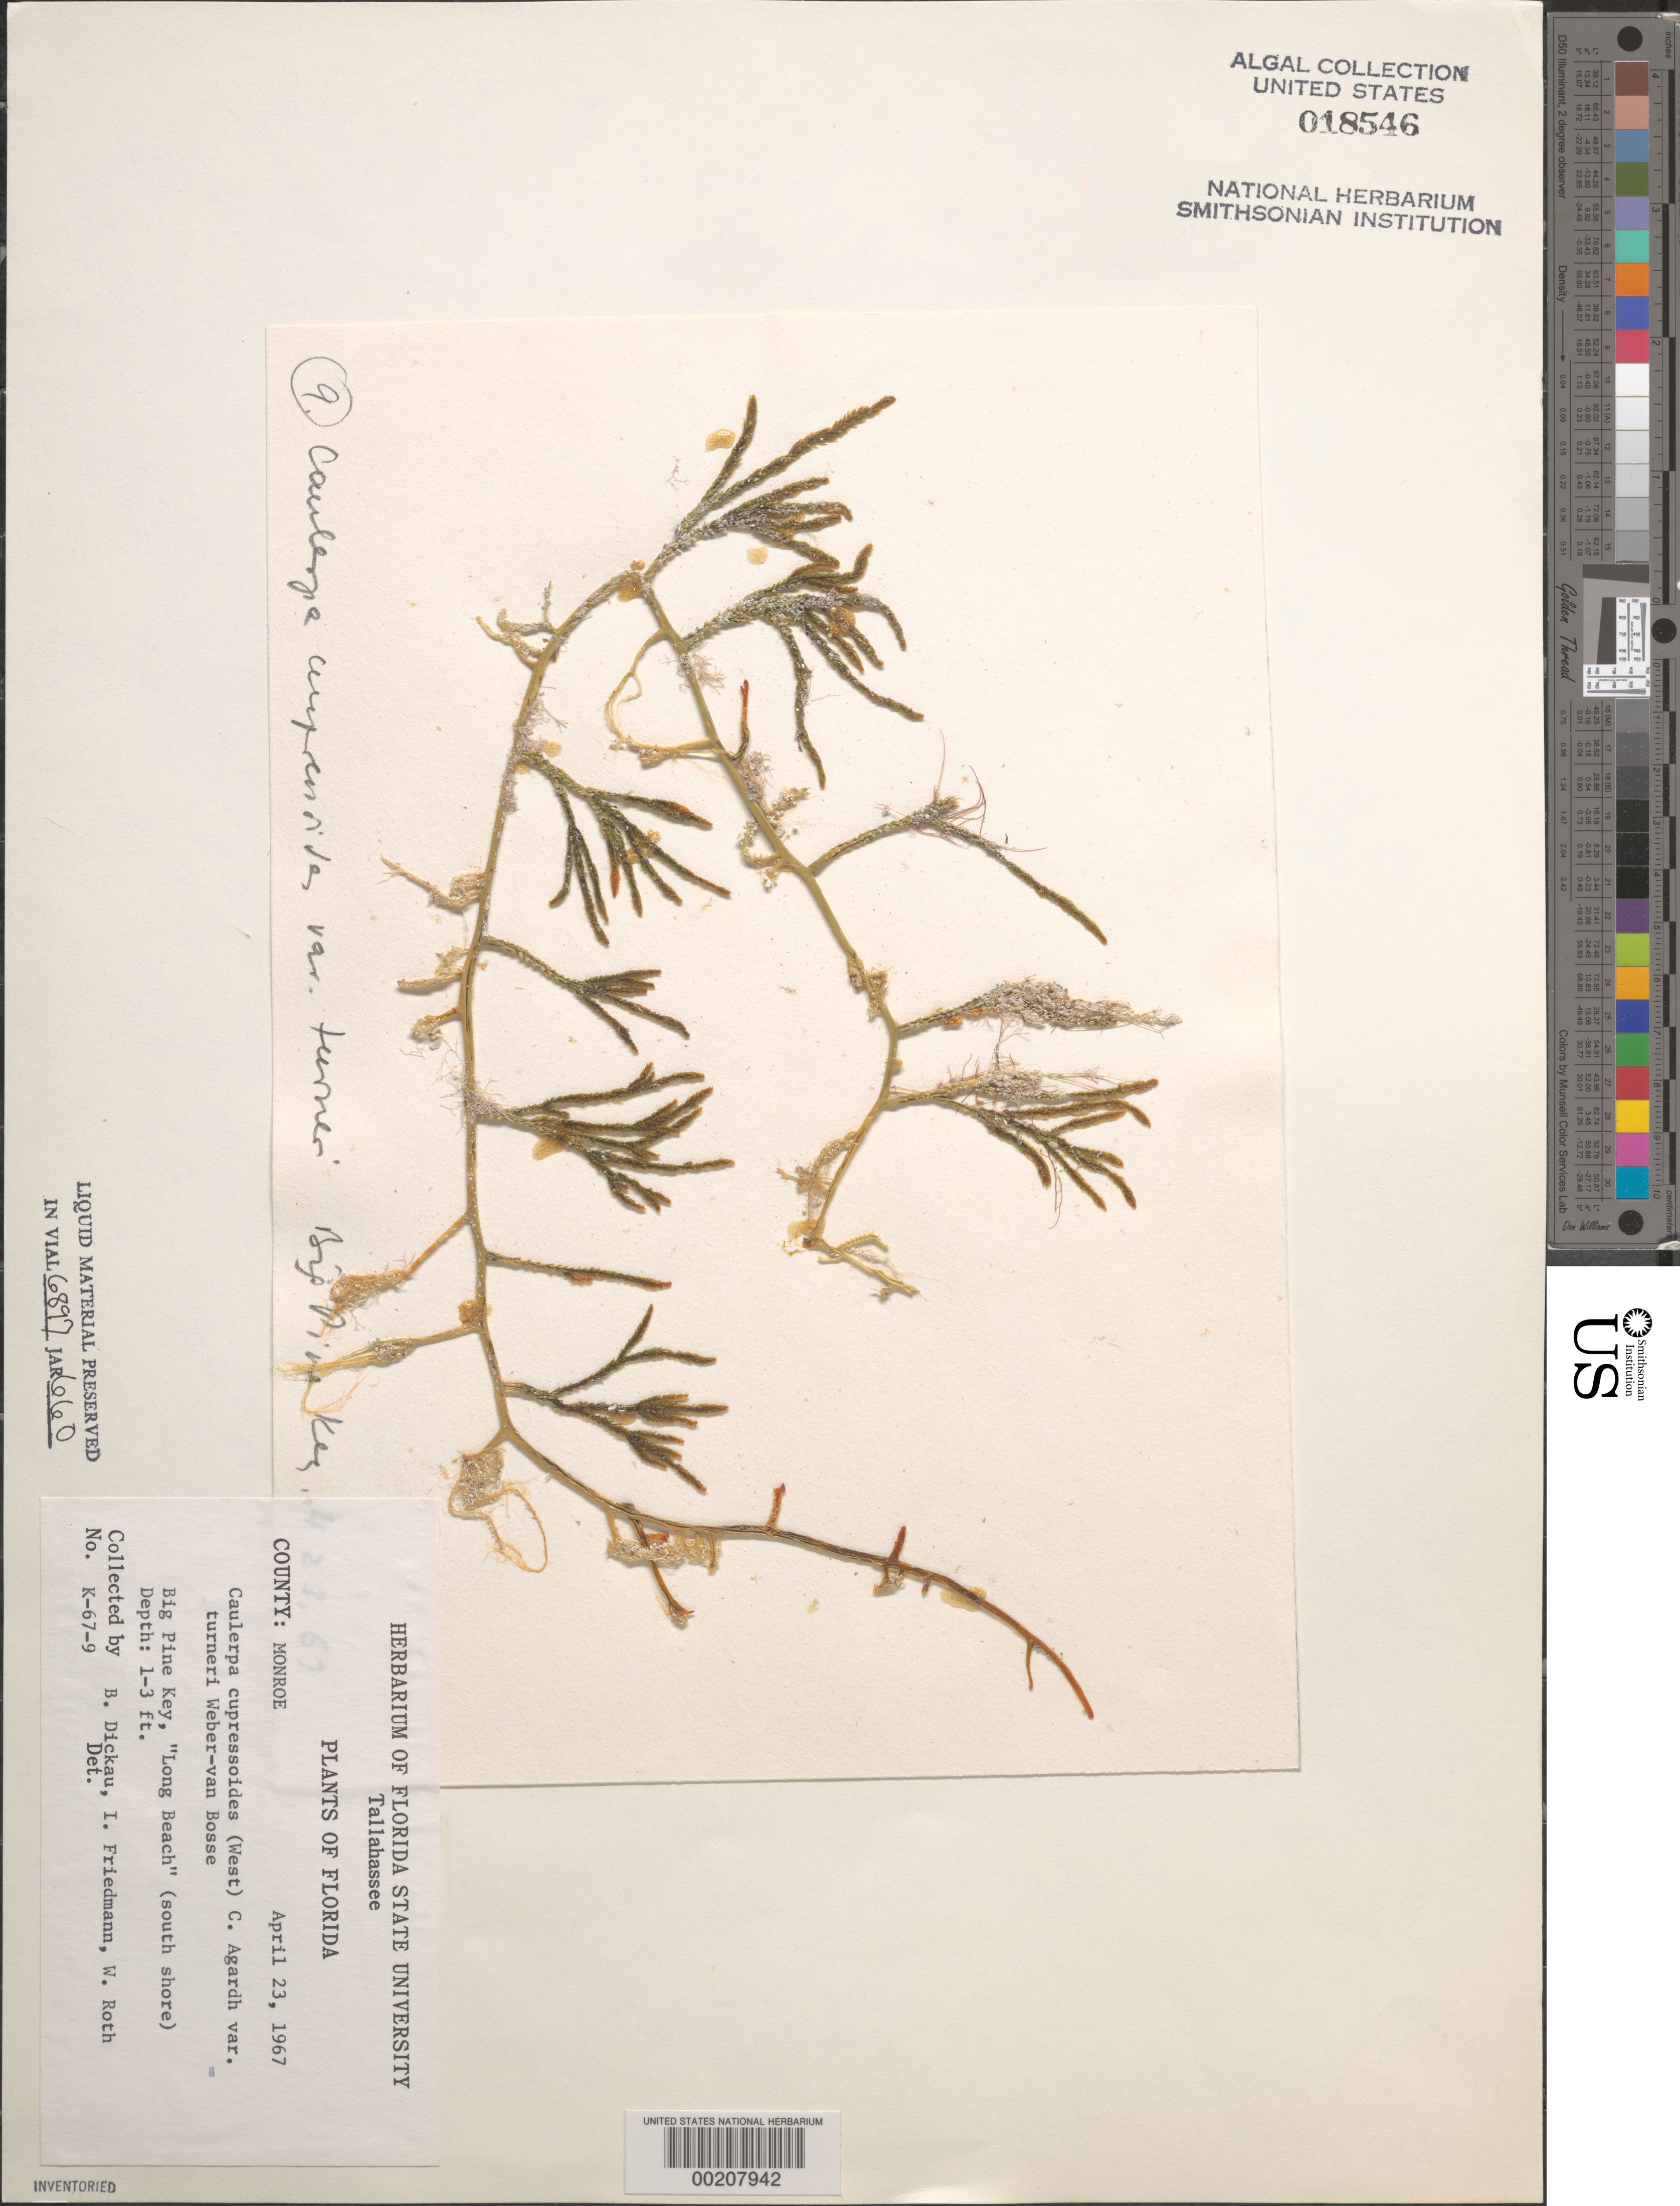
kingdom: Plantae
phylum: Chlorophyta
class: Ulvophyceae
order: Bryopsidales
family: Caulerpaceae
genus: Caulerpa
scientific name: Caulerpa cupressoides var. turneri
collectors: B. Dickau, E. Friedmann & W. C. Roth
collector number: K-67-9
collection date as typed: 23 Apr 1967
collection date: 1967-04-23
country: United States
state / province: Florida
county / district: Monroe County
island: Big Pine Key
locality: Long Beach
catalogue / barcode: US 18546